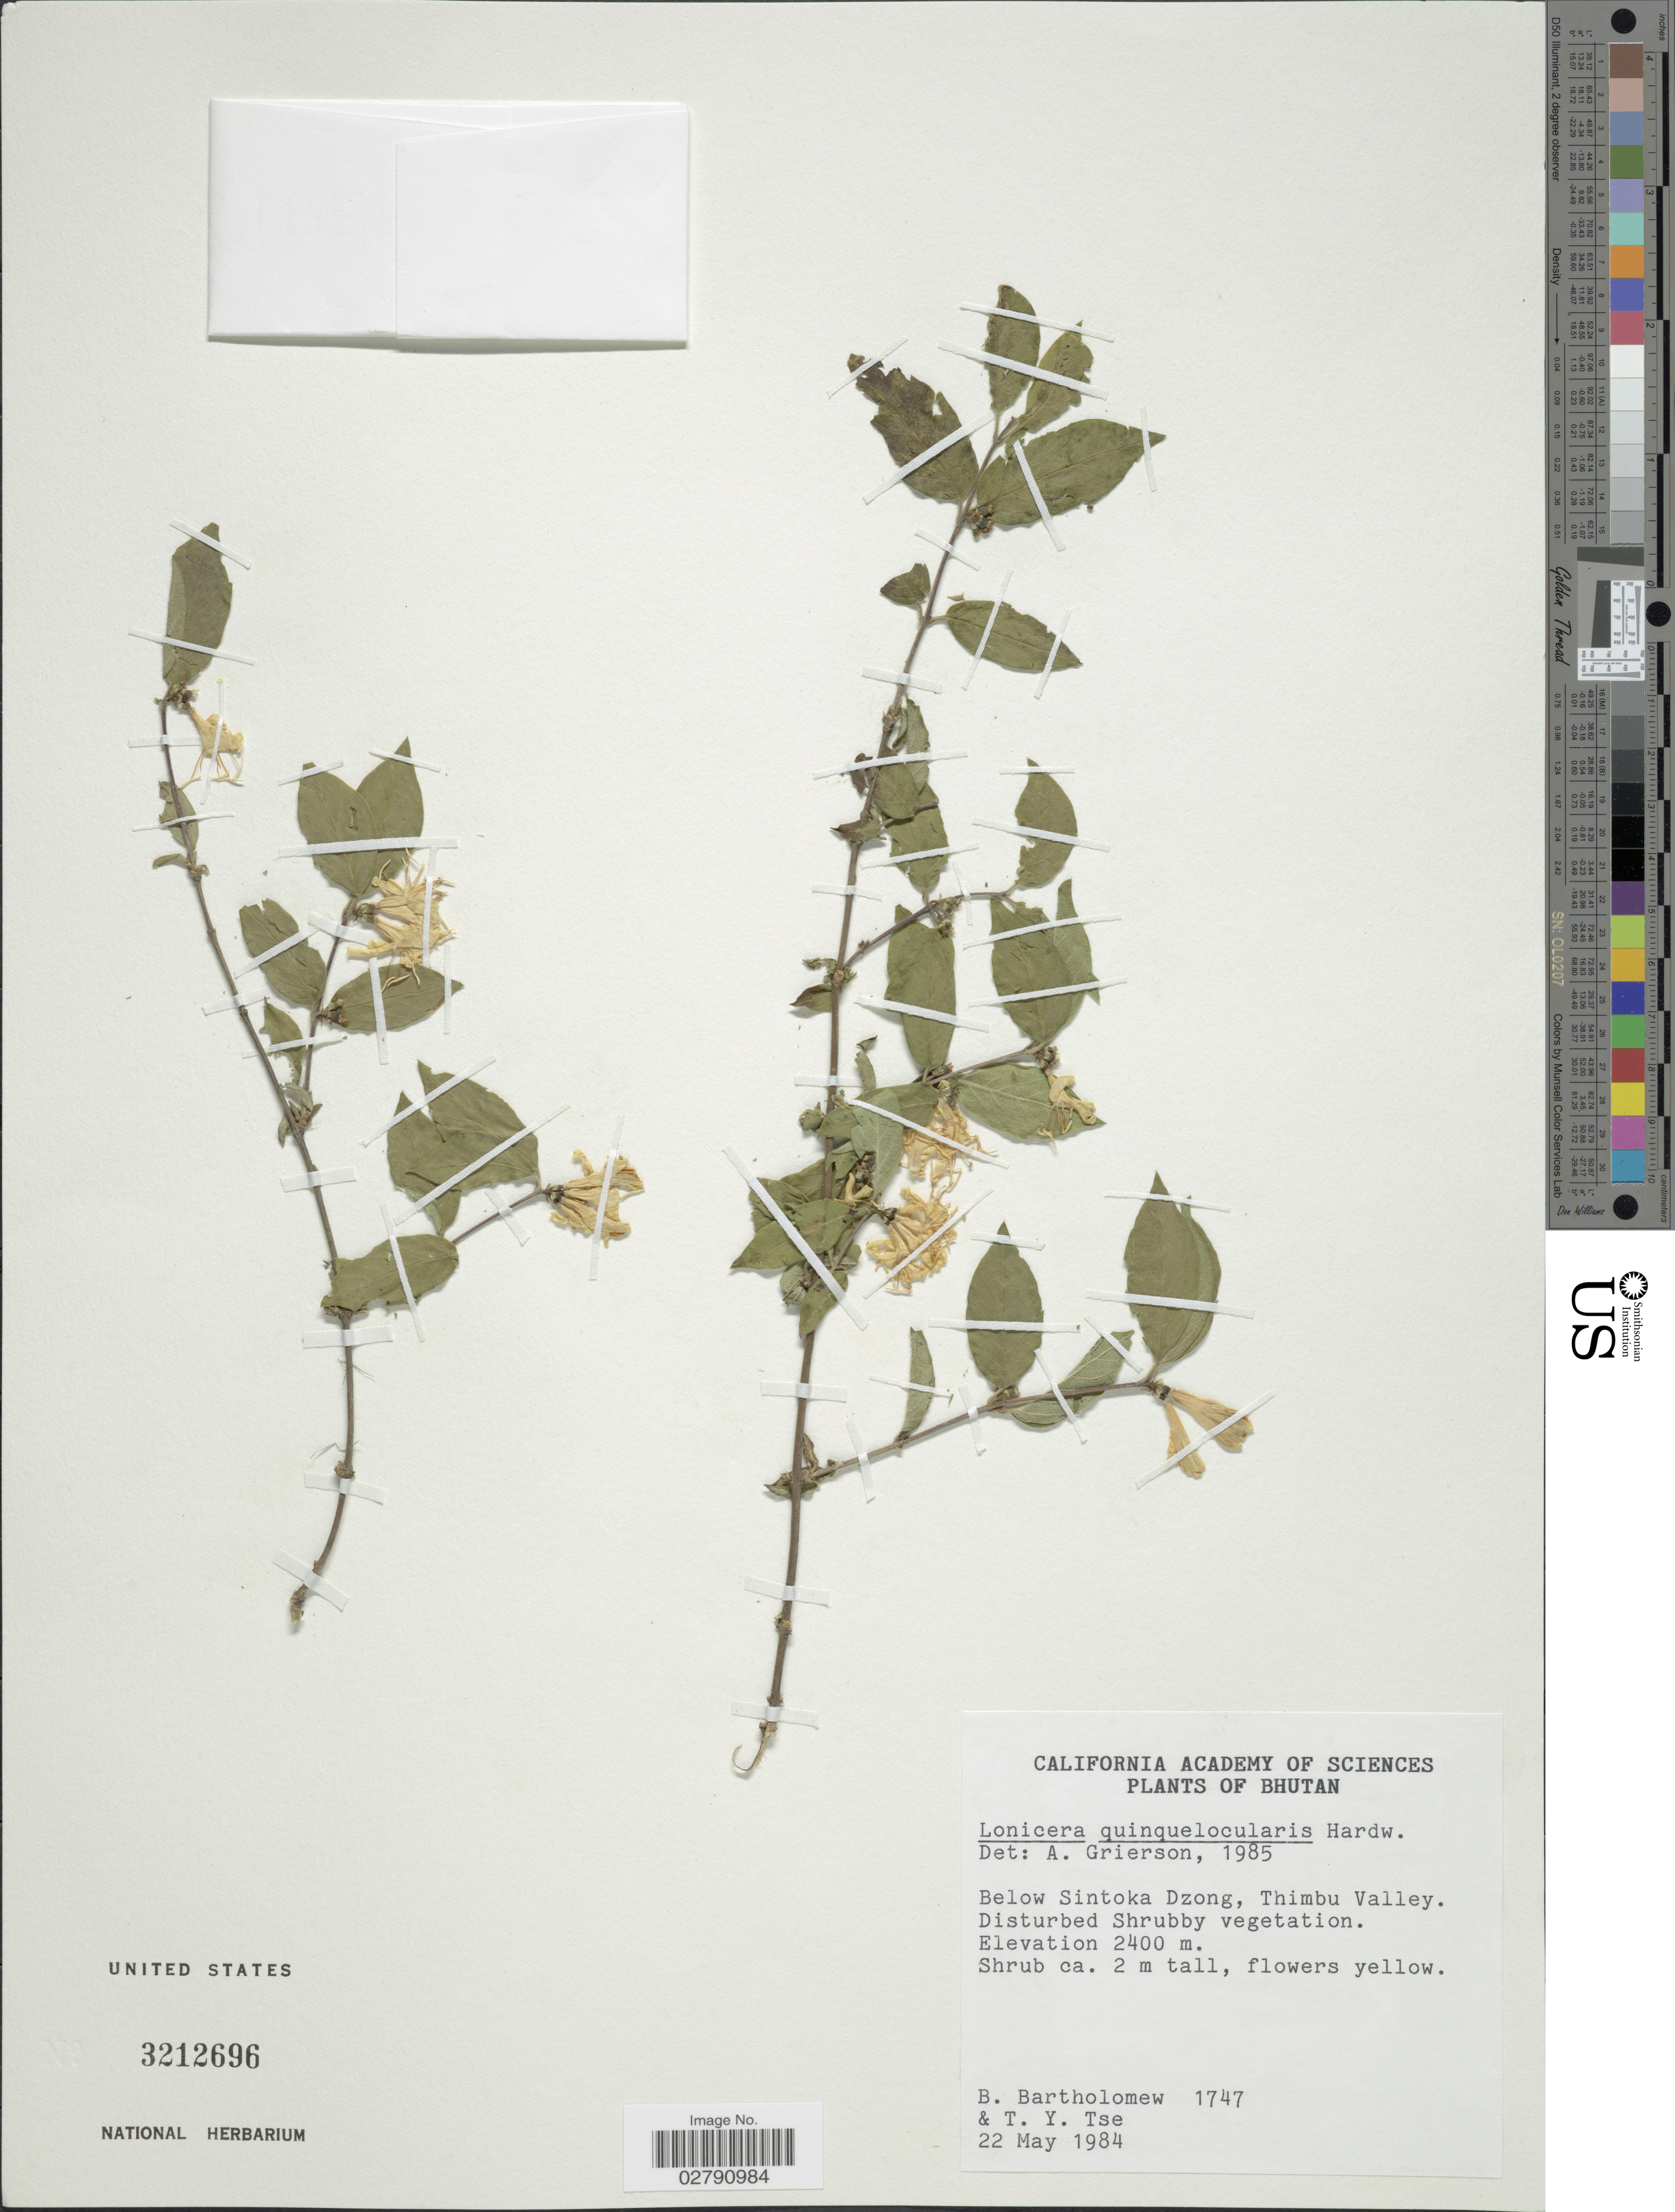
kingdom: Plantae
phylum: Tracheophyta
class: Magnoliopsida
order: Dipsacales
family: Caprifoliaceae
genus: Lonicera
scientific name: Lonicera quinquelocularis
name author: Hardw.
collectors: B. Bartholomew & T. Tse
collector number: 1747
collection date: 1984-05-22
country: Bhutan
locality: Below Sintoka Dzong, Thimbu Valley.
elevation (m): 2400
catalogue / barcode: US 3212696